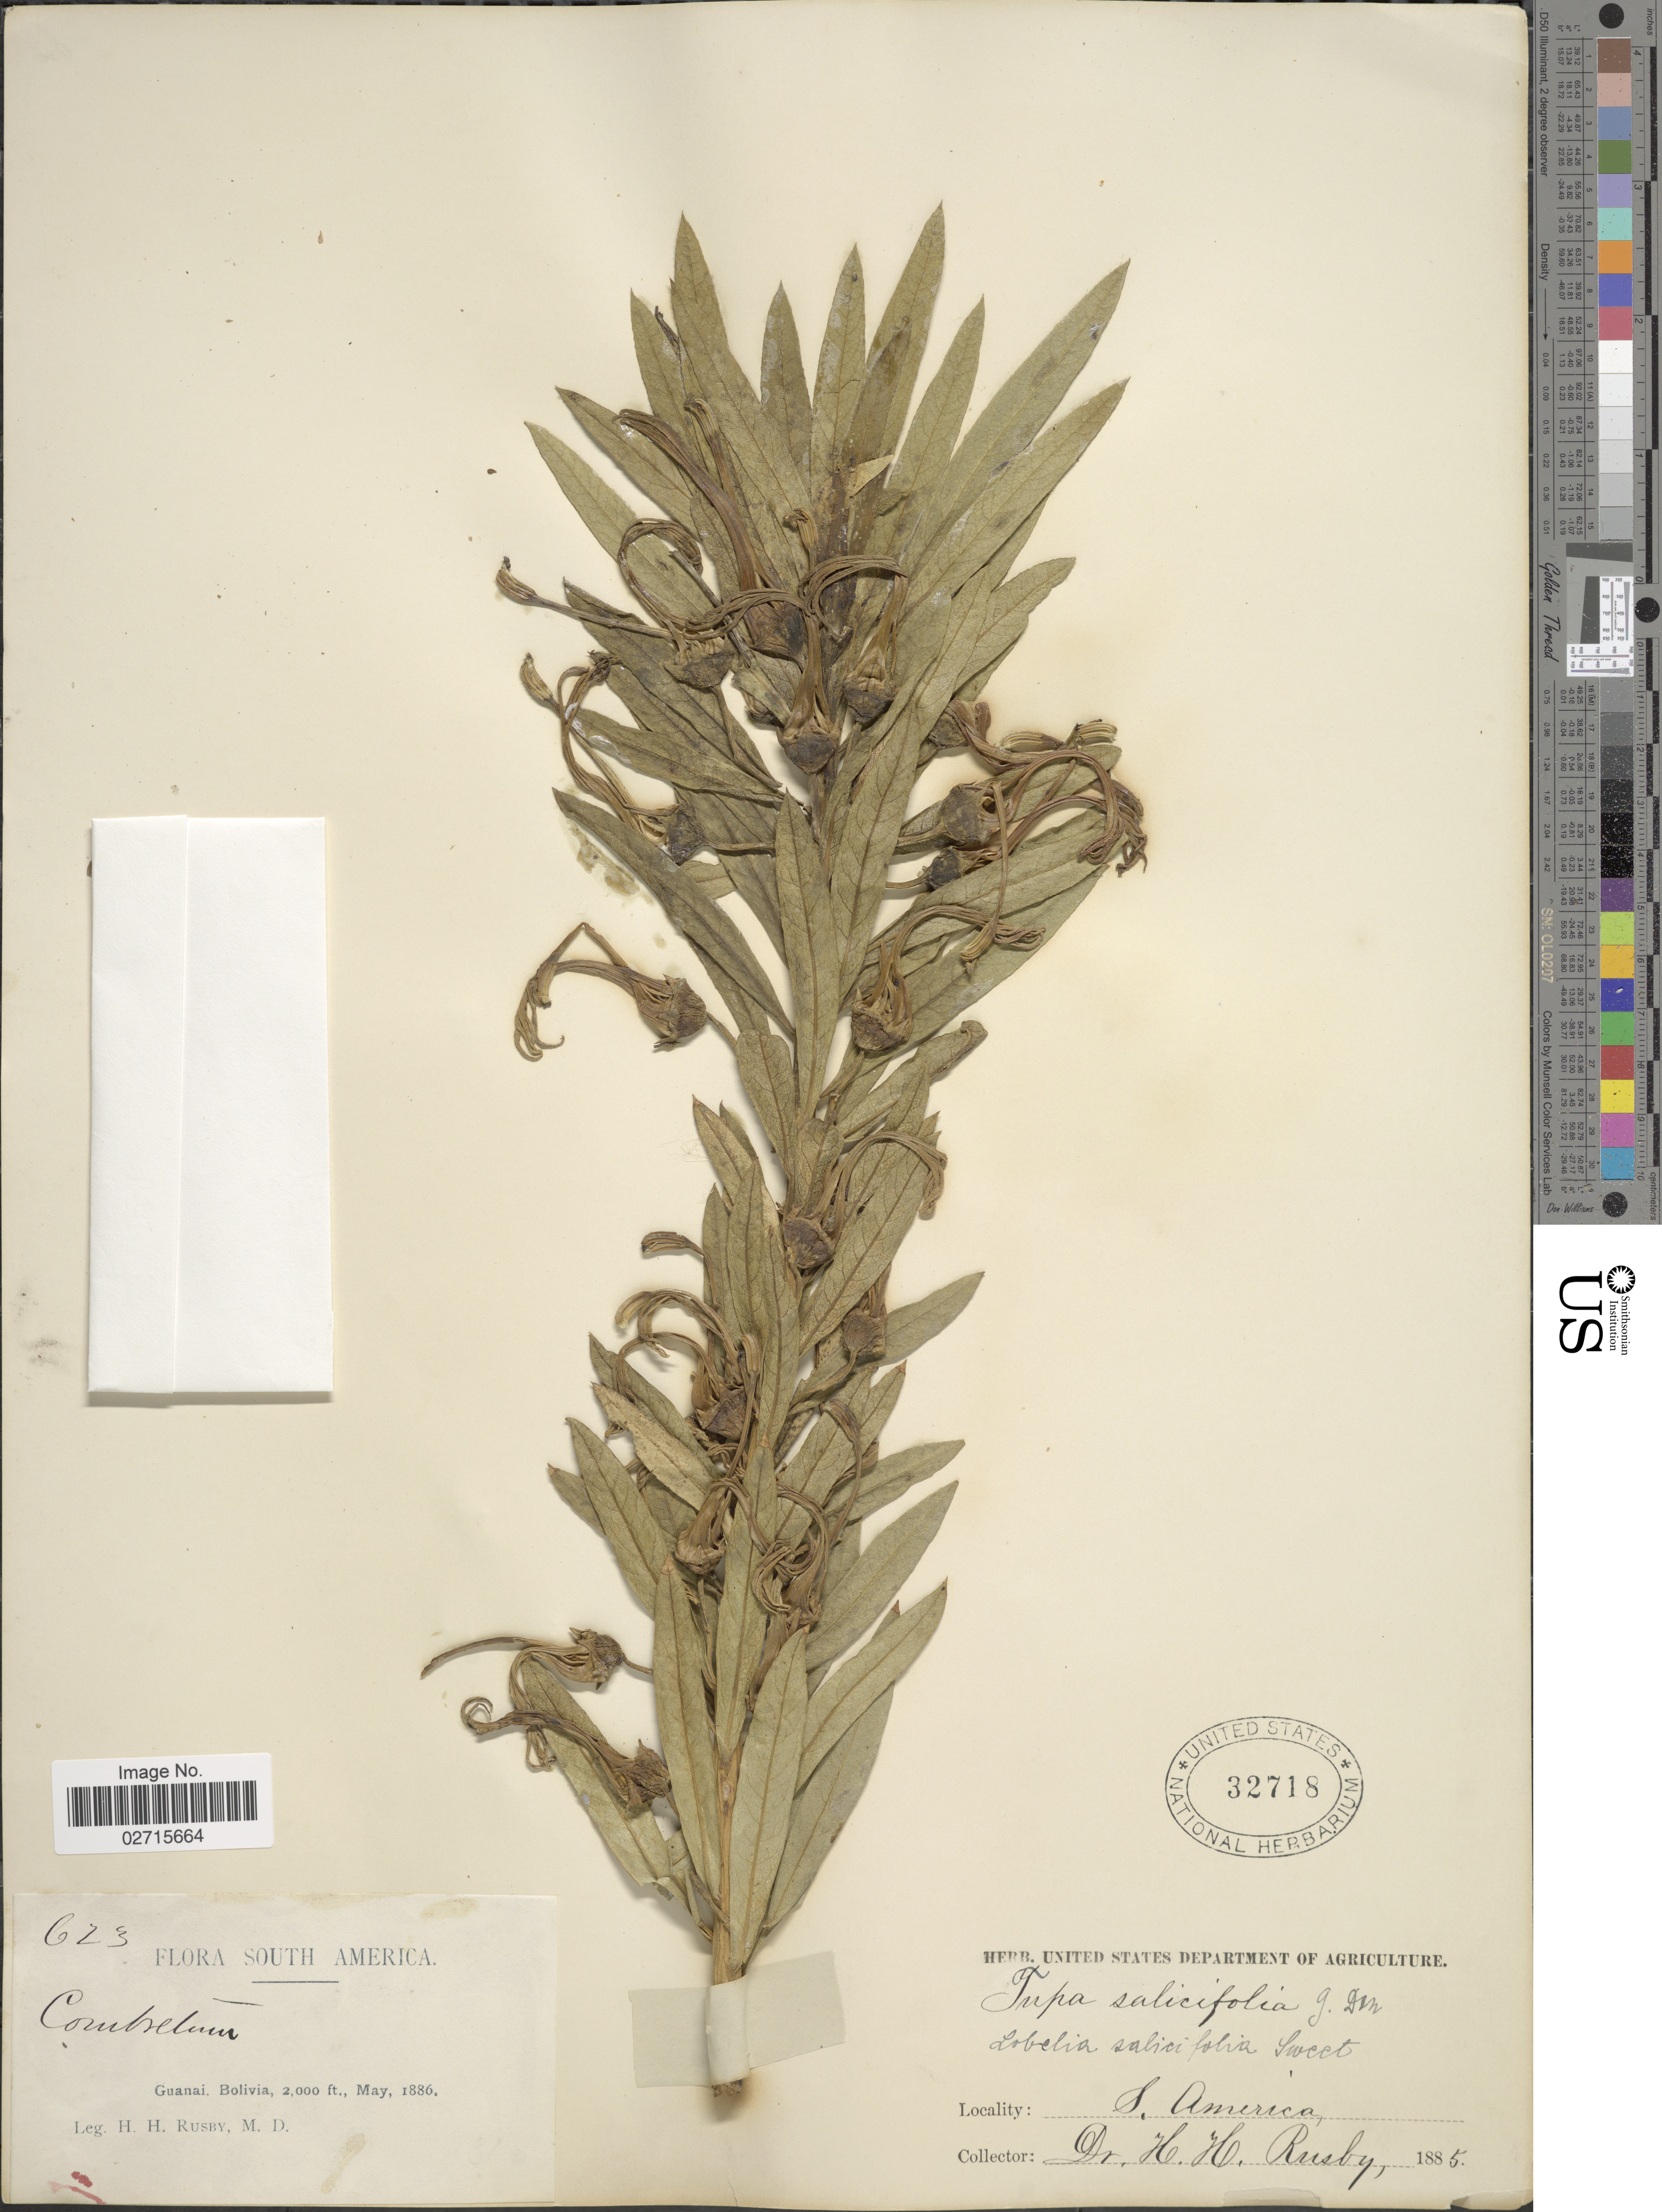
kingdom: Plantae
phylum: Tracheophyta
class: Magnoliopsida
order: Asterales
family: Campanulaceae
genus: Lobelia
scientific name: Lobelia salicifolia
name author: Sweet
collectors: H. H. Rusby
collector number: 623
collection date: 1886-05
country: Bolivia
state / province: La Páz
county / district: Larecaja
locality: Guanay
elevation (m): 610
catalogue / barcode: US 32718